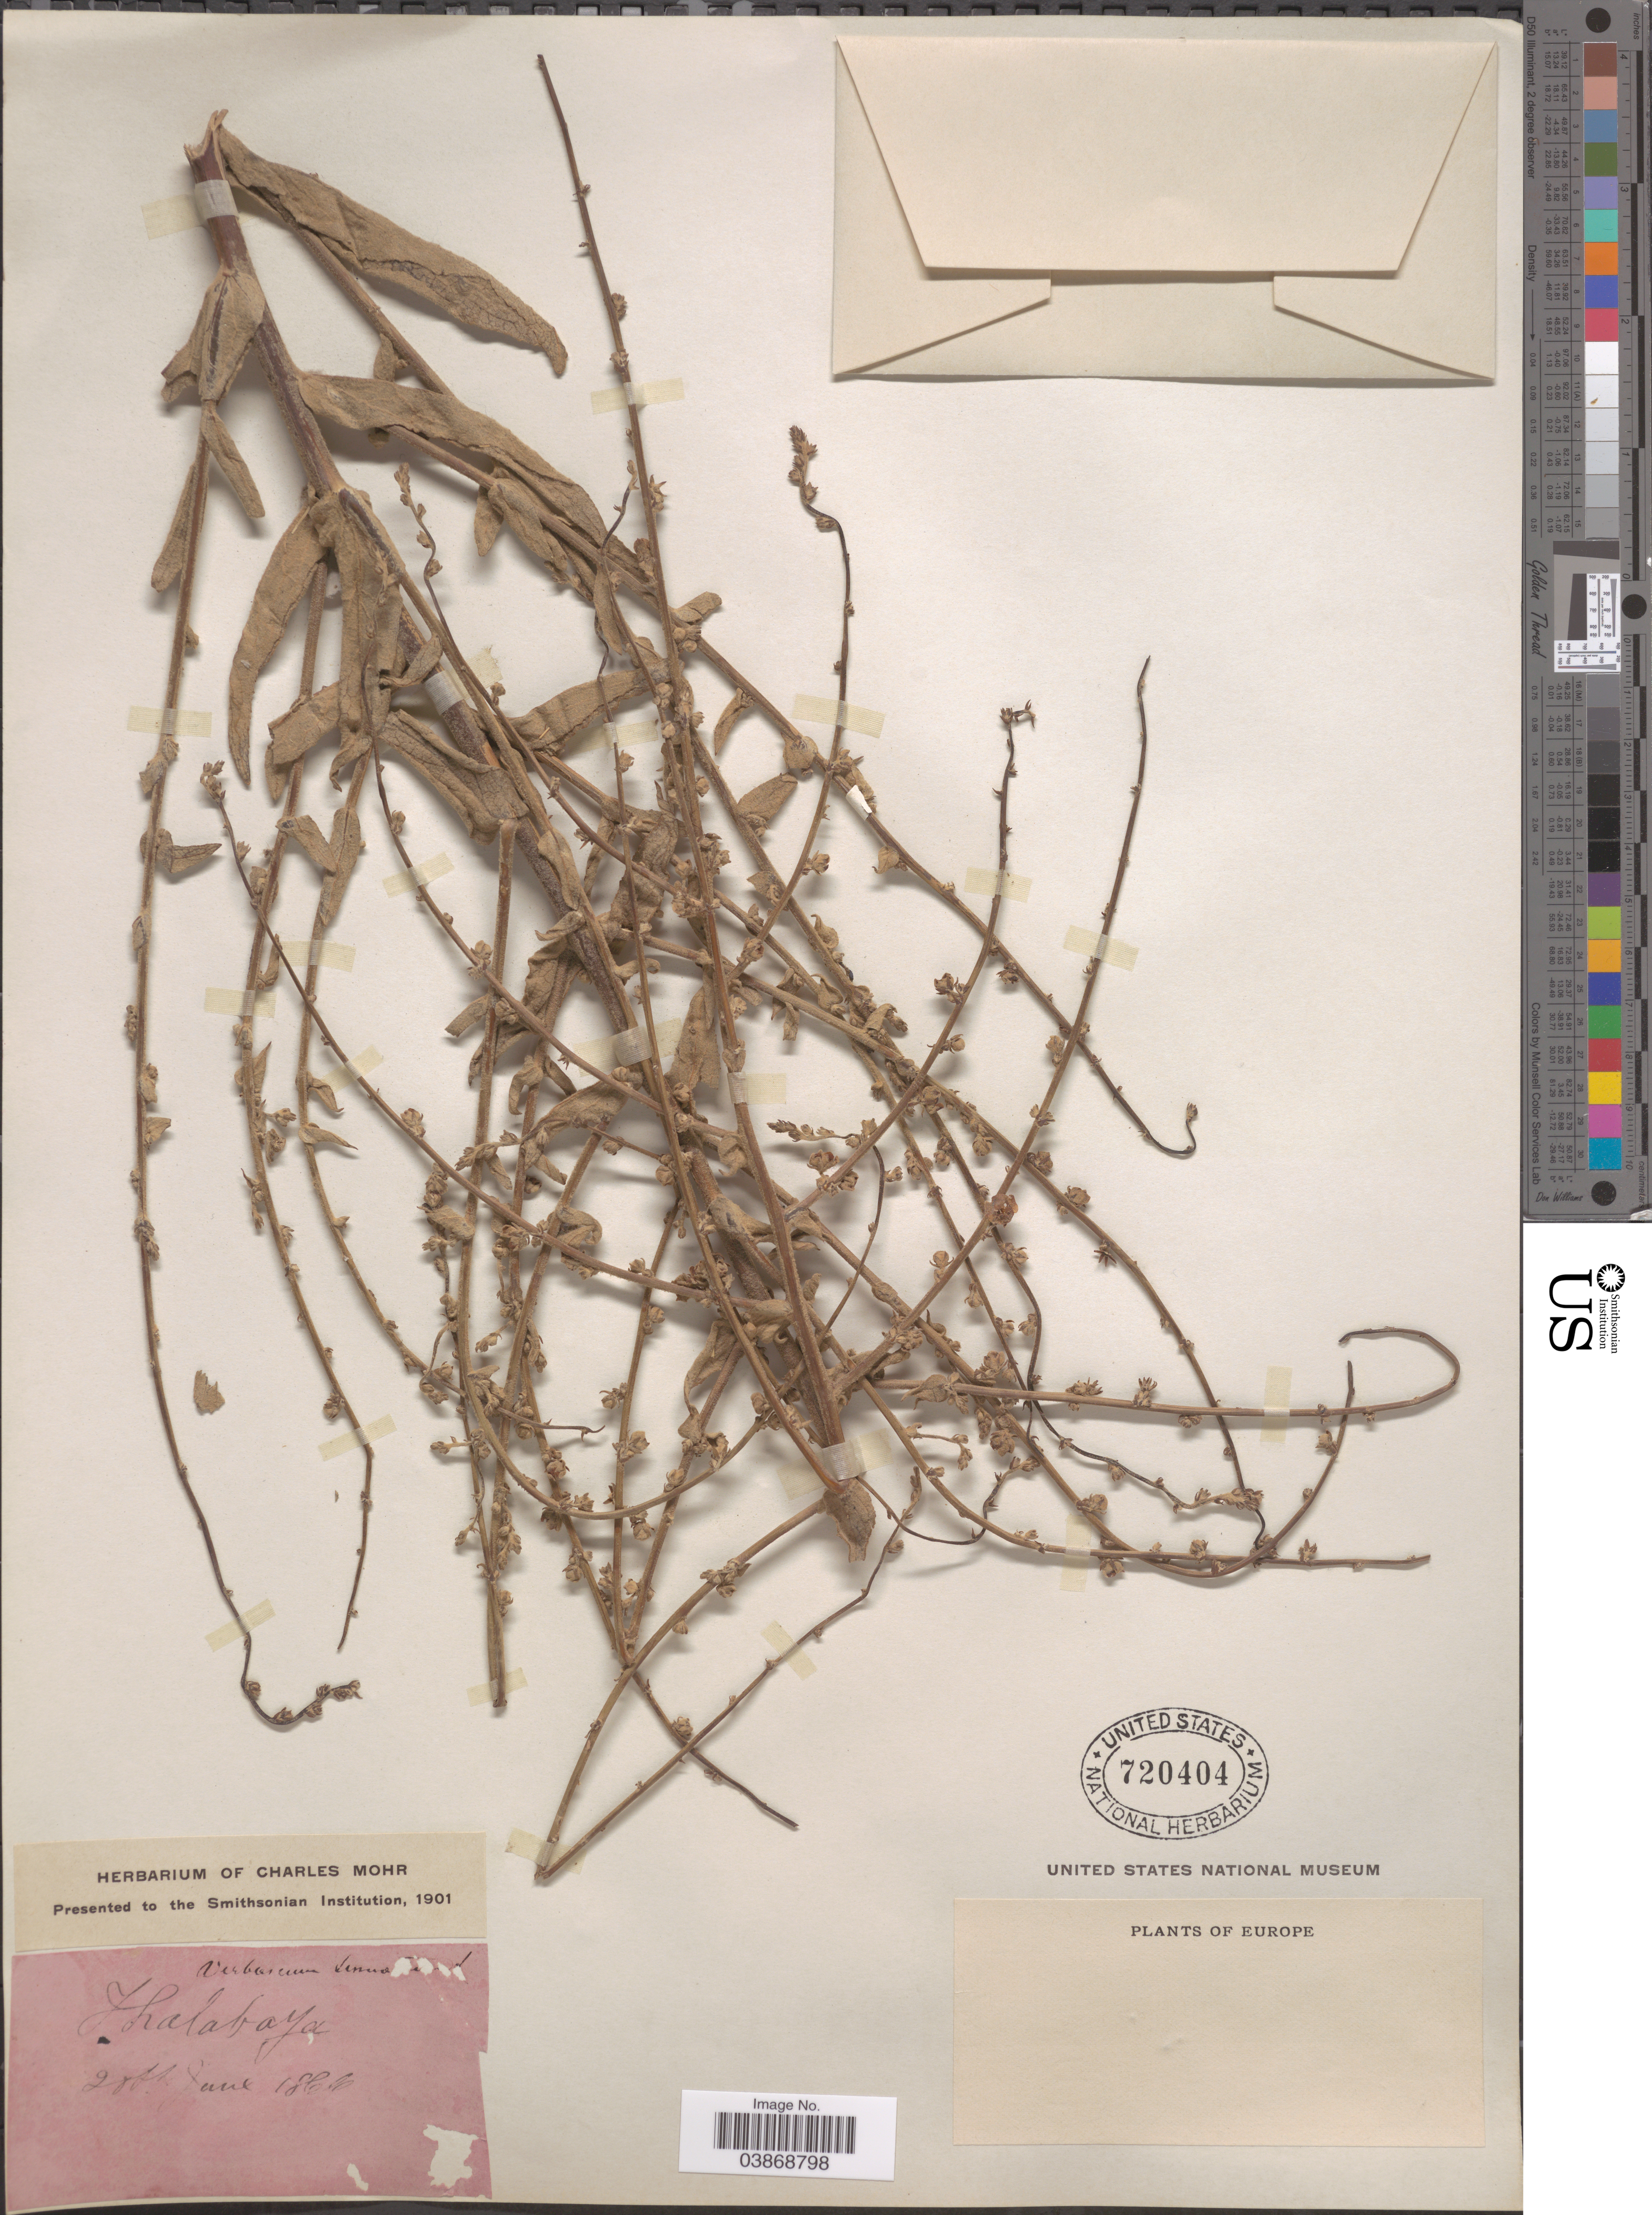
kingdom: Plantae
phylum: Tracheophyta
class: Magnoliopsida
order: Lamiales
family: Scrophulariaceae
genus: Verbascum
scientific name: Verbascum sinuatum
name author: L.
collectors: ex herb. Charles Mohr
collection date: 1866-06-20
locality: Thalabaya [interpreted]. Europe.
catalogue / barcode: US 720404